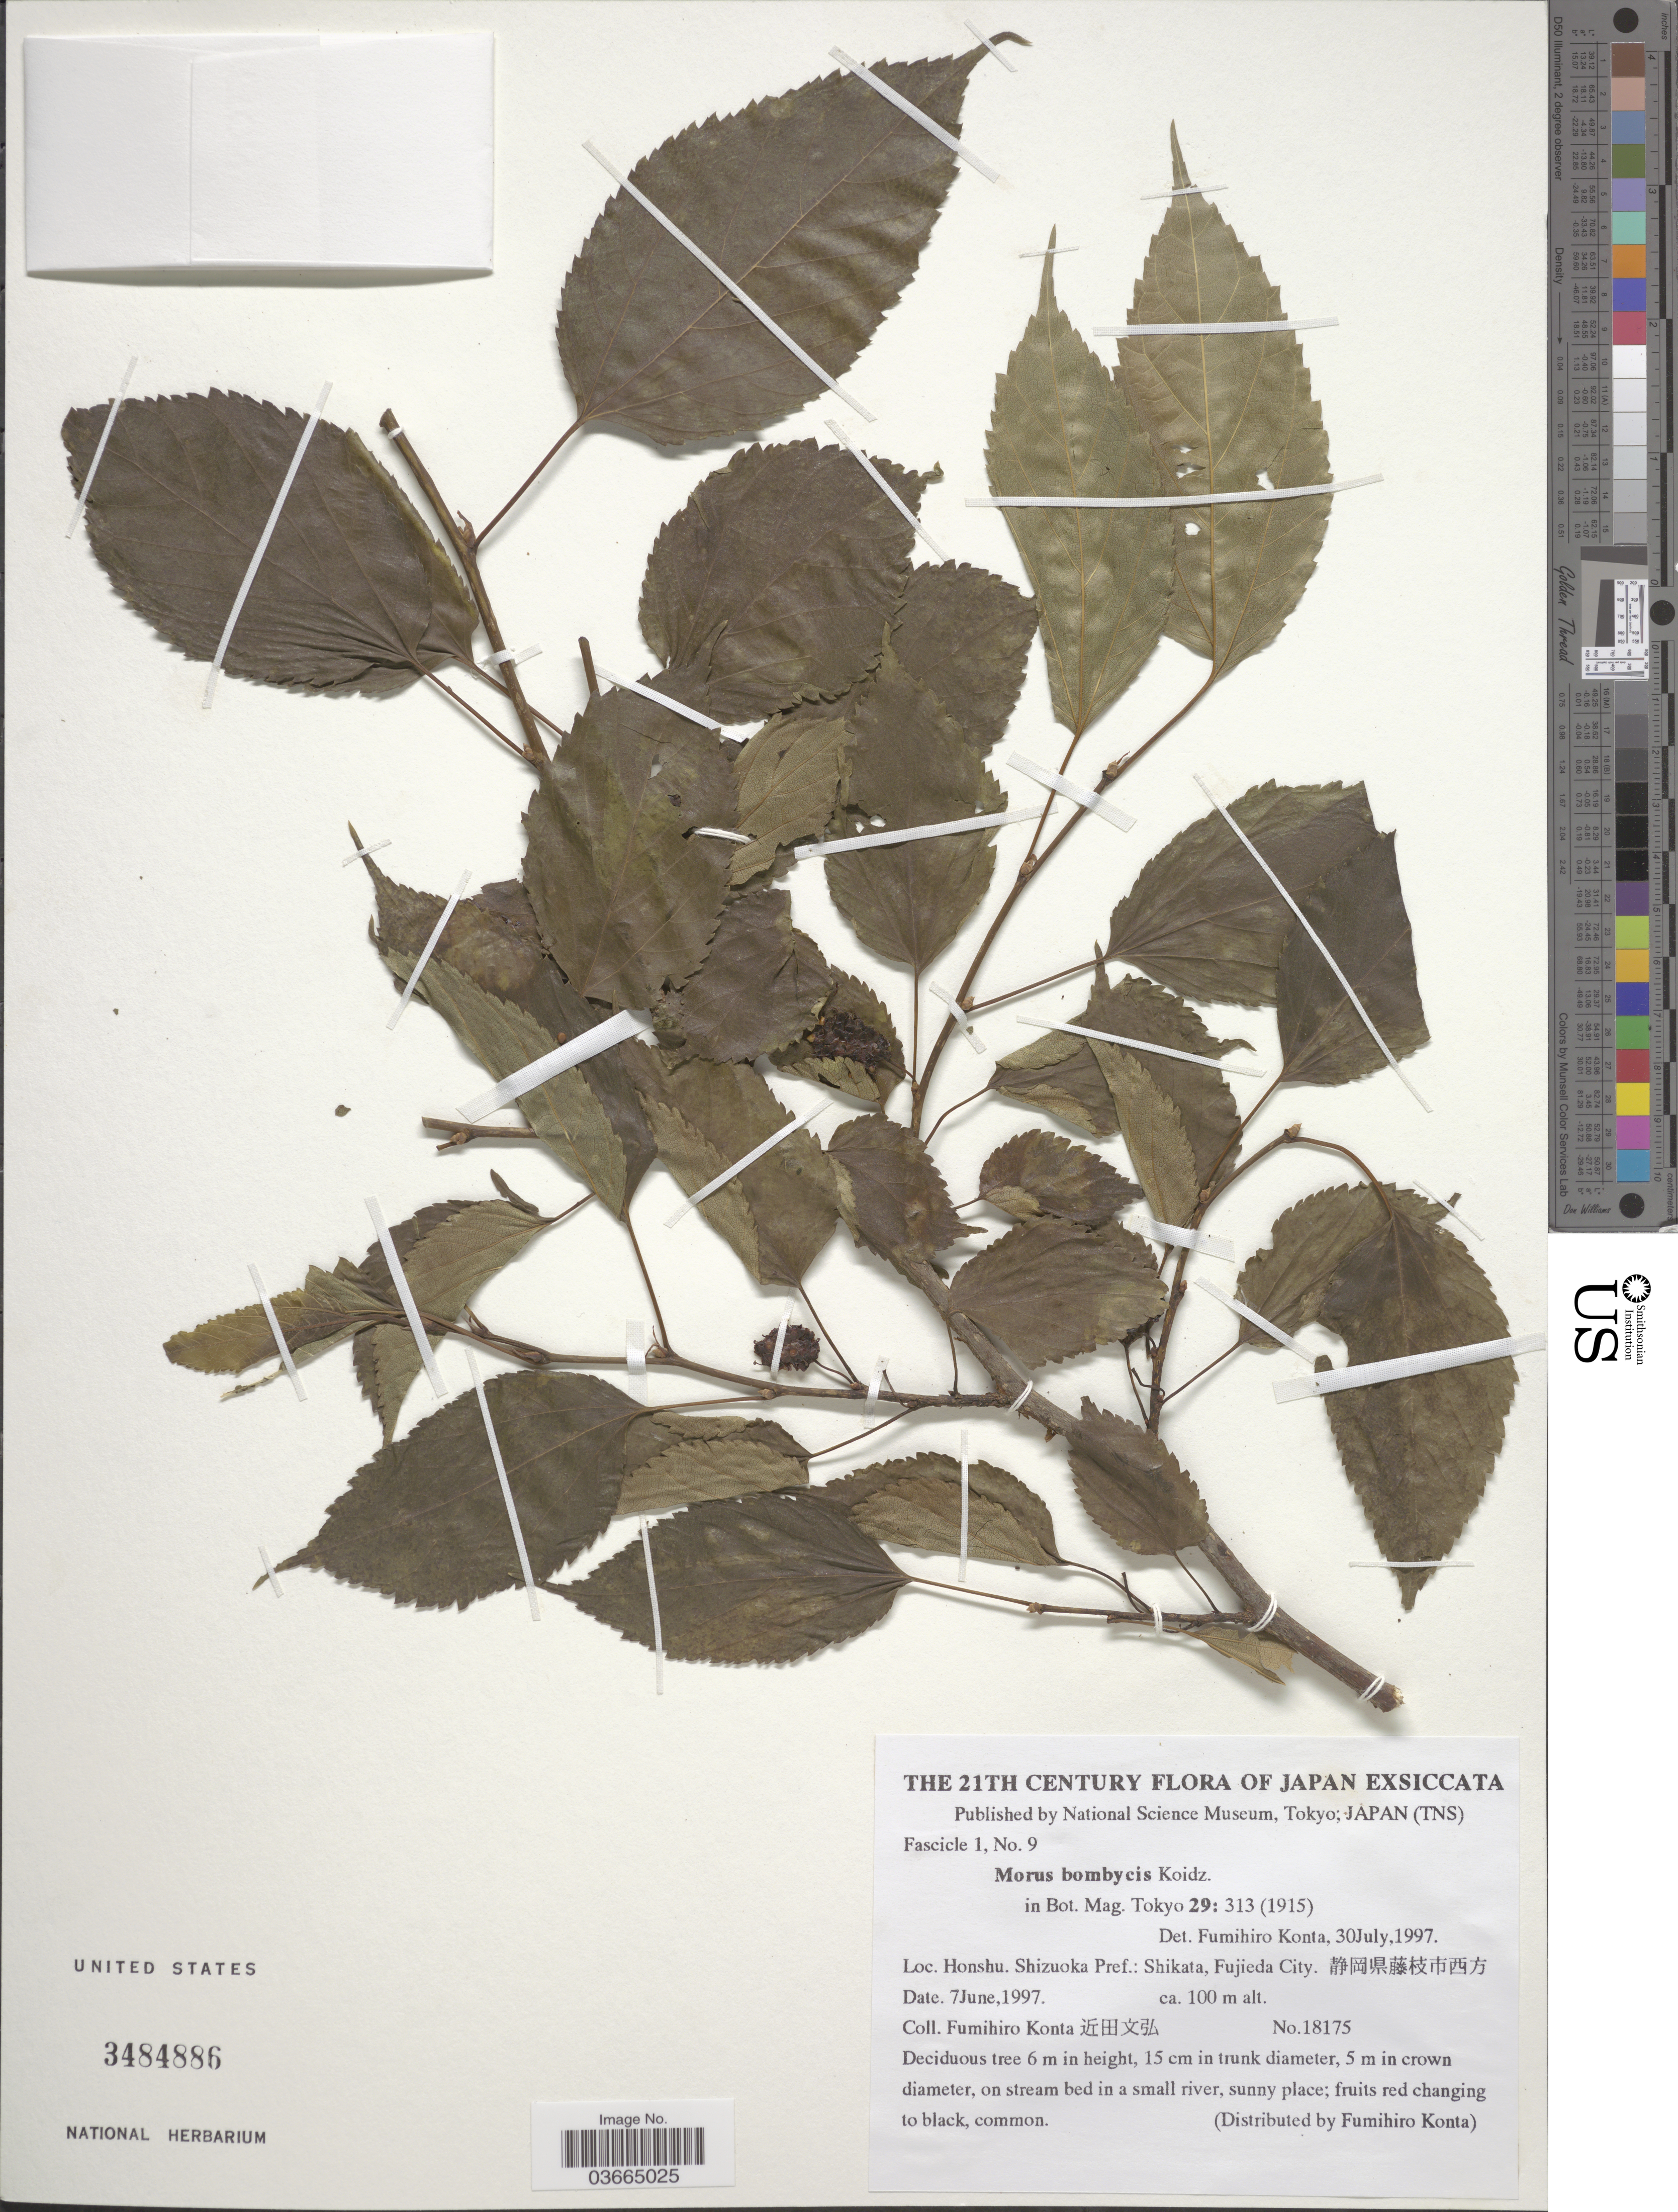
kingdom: Plantae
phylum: Tracheophyta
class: Magnoliopsida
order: Rosales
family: Moraceae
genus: Morus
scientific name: Morus bombycis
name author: Koidz.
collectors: F. Konta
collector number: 18175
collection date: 1997-06-07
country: Japan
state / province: Sizuoka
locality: Honshu. Shizuoka Pref.: Shikata, Fujieda City. X.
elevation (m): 100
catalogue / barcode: US 3484886